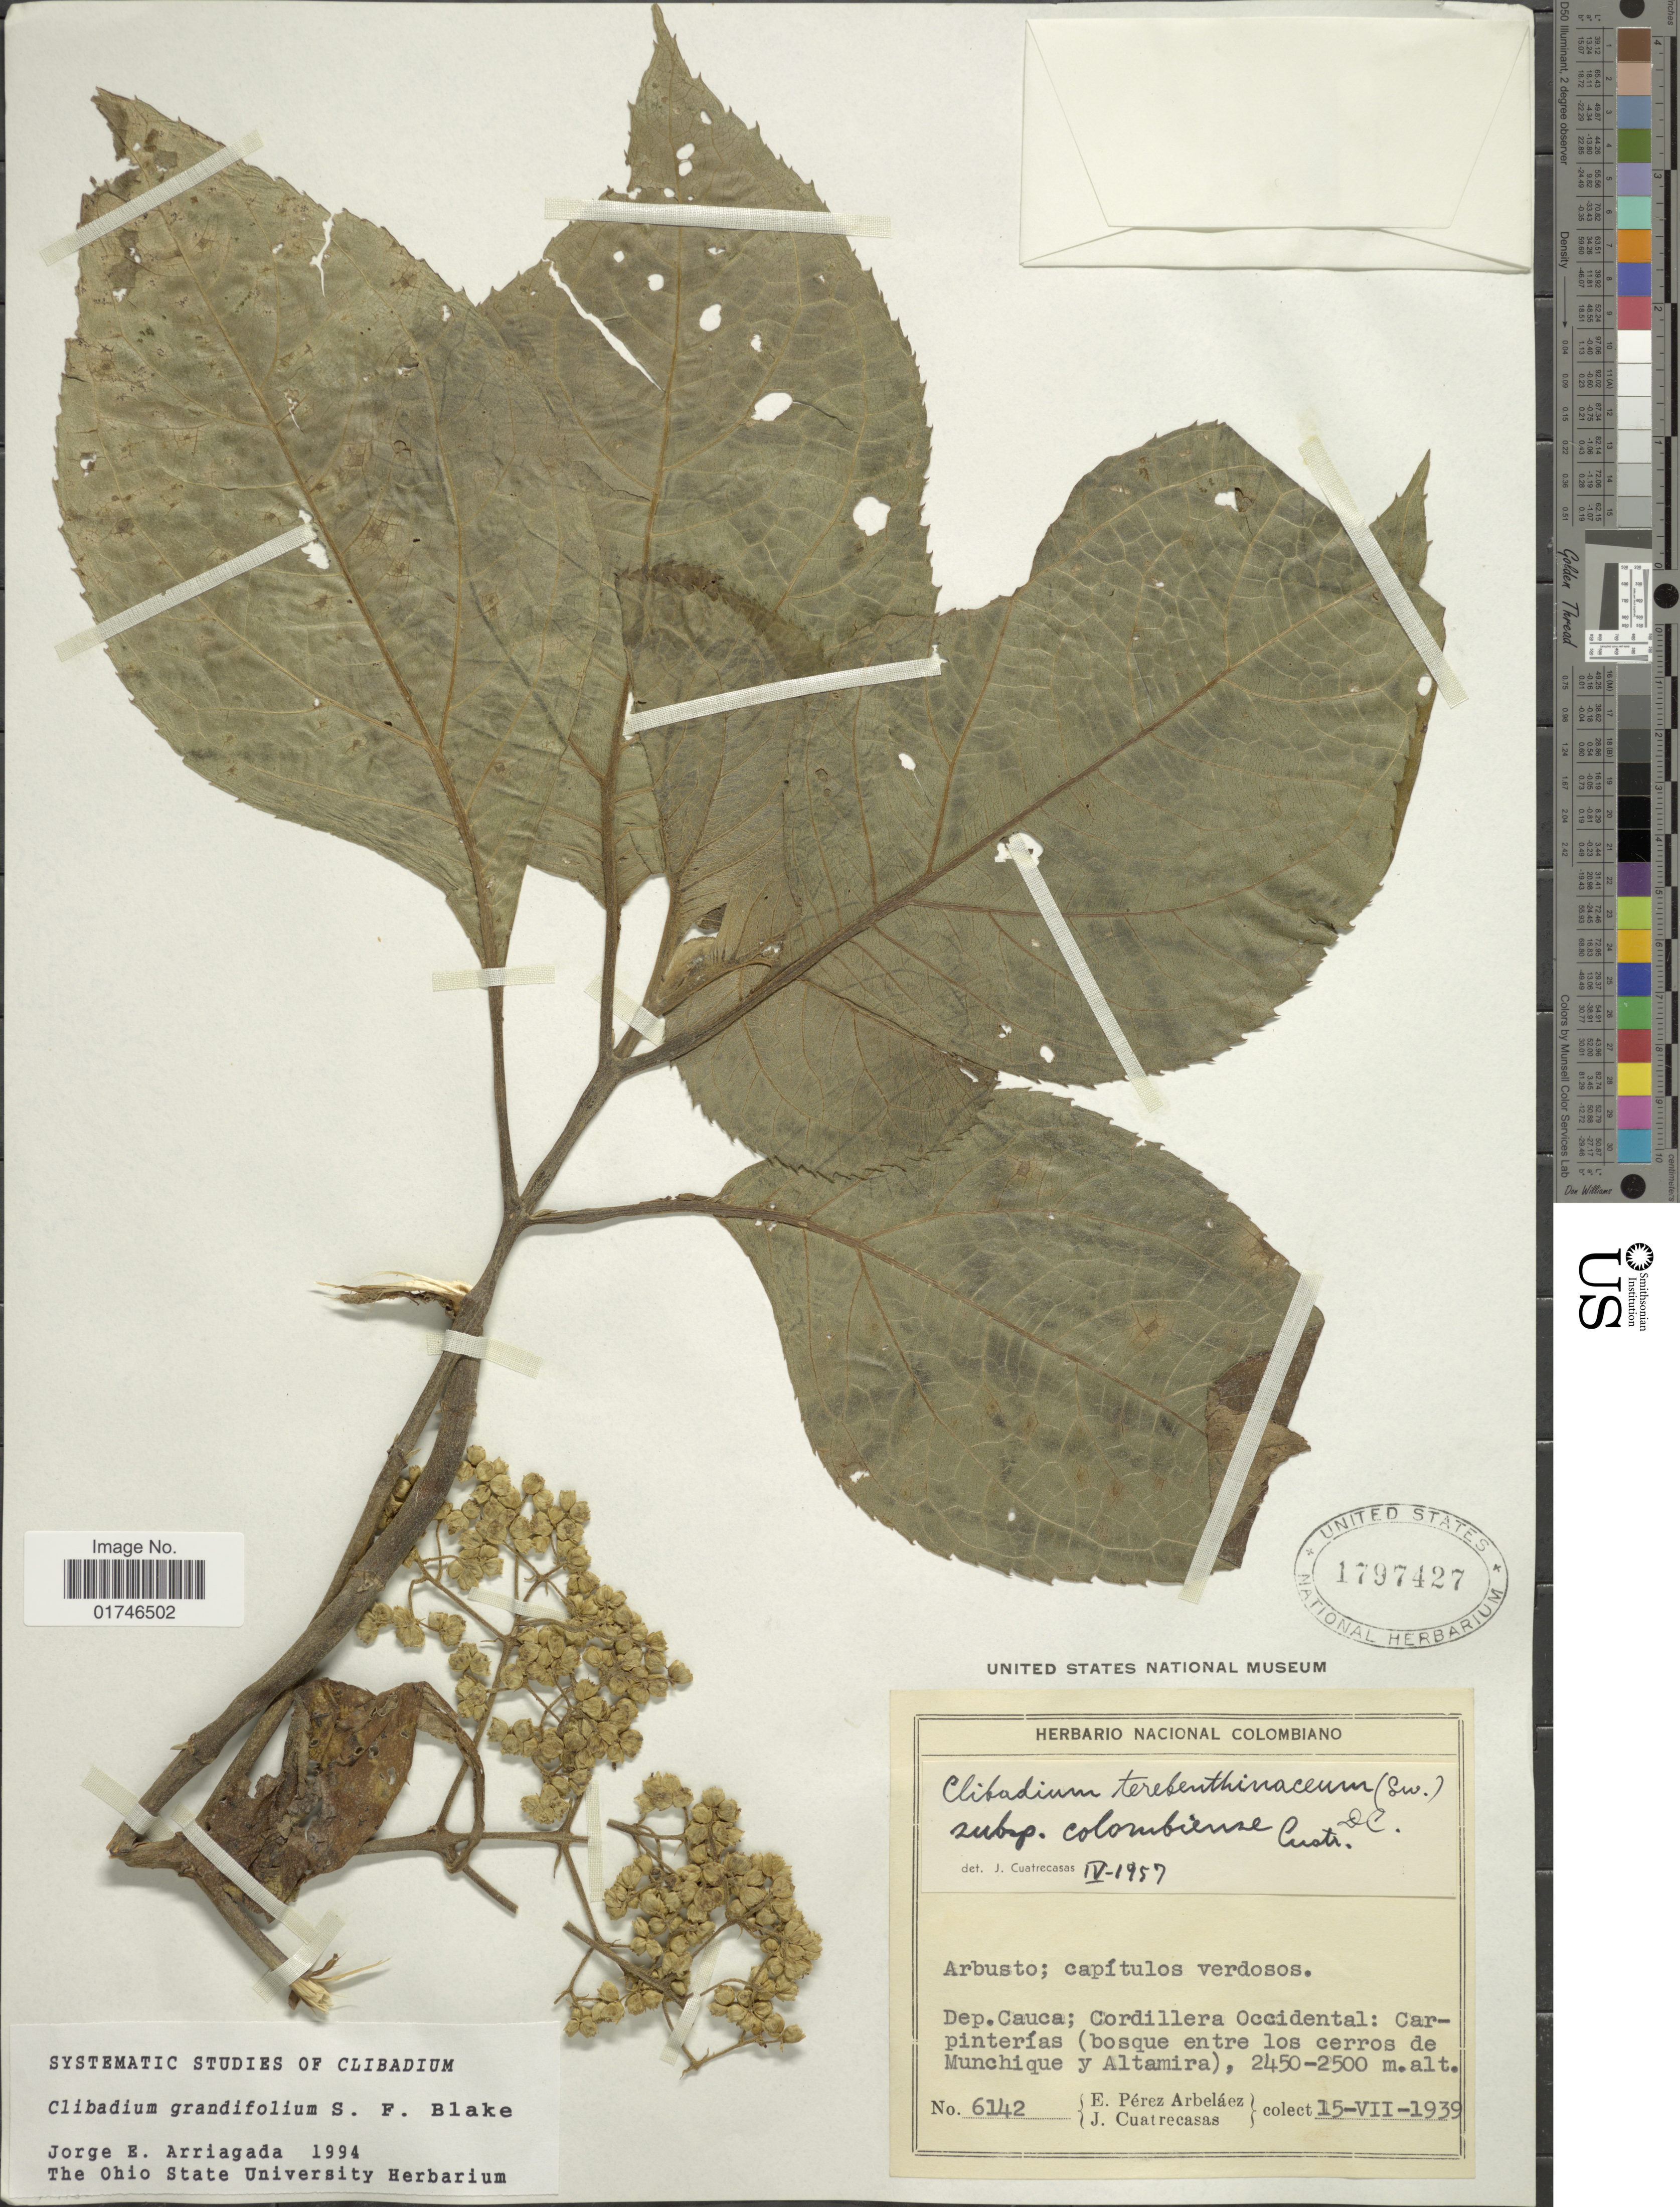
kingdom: Plantae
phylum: Tracheophyta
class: Magnoliopsida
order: Asterales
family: Asteraceae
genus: Clibadium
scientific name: Clibadium grandifolium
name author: S.F. Blake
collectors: E. Pérez Arbeláez & J. Cuatrecasas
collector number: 6142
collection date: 1939-07-15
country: Colombia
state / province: Cauca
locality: Dep. Cauca; Cordillera Occidental; Carpinterias (bosque entre los cerros de Munchique y Altamira).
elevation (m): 2450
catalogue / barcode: US 1797427